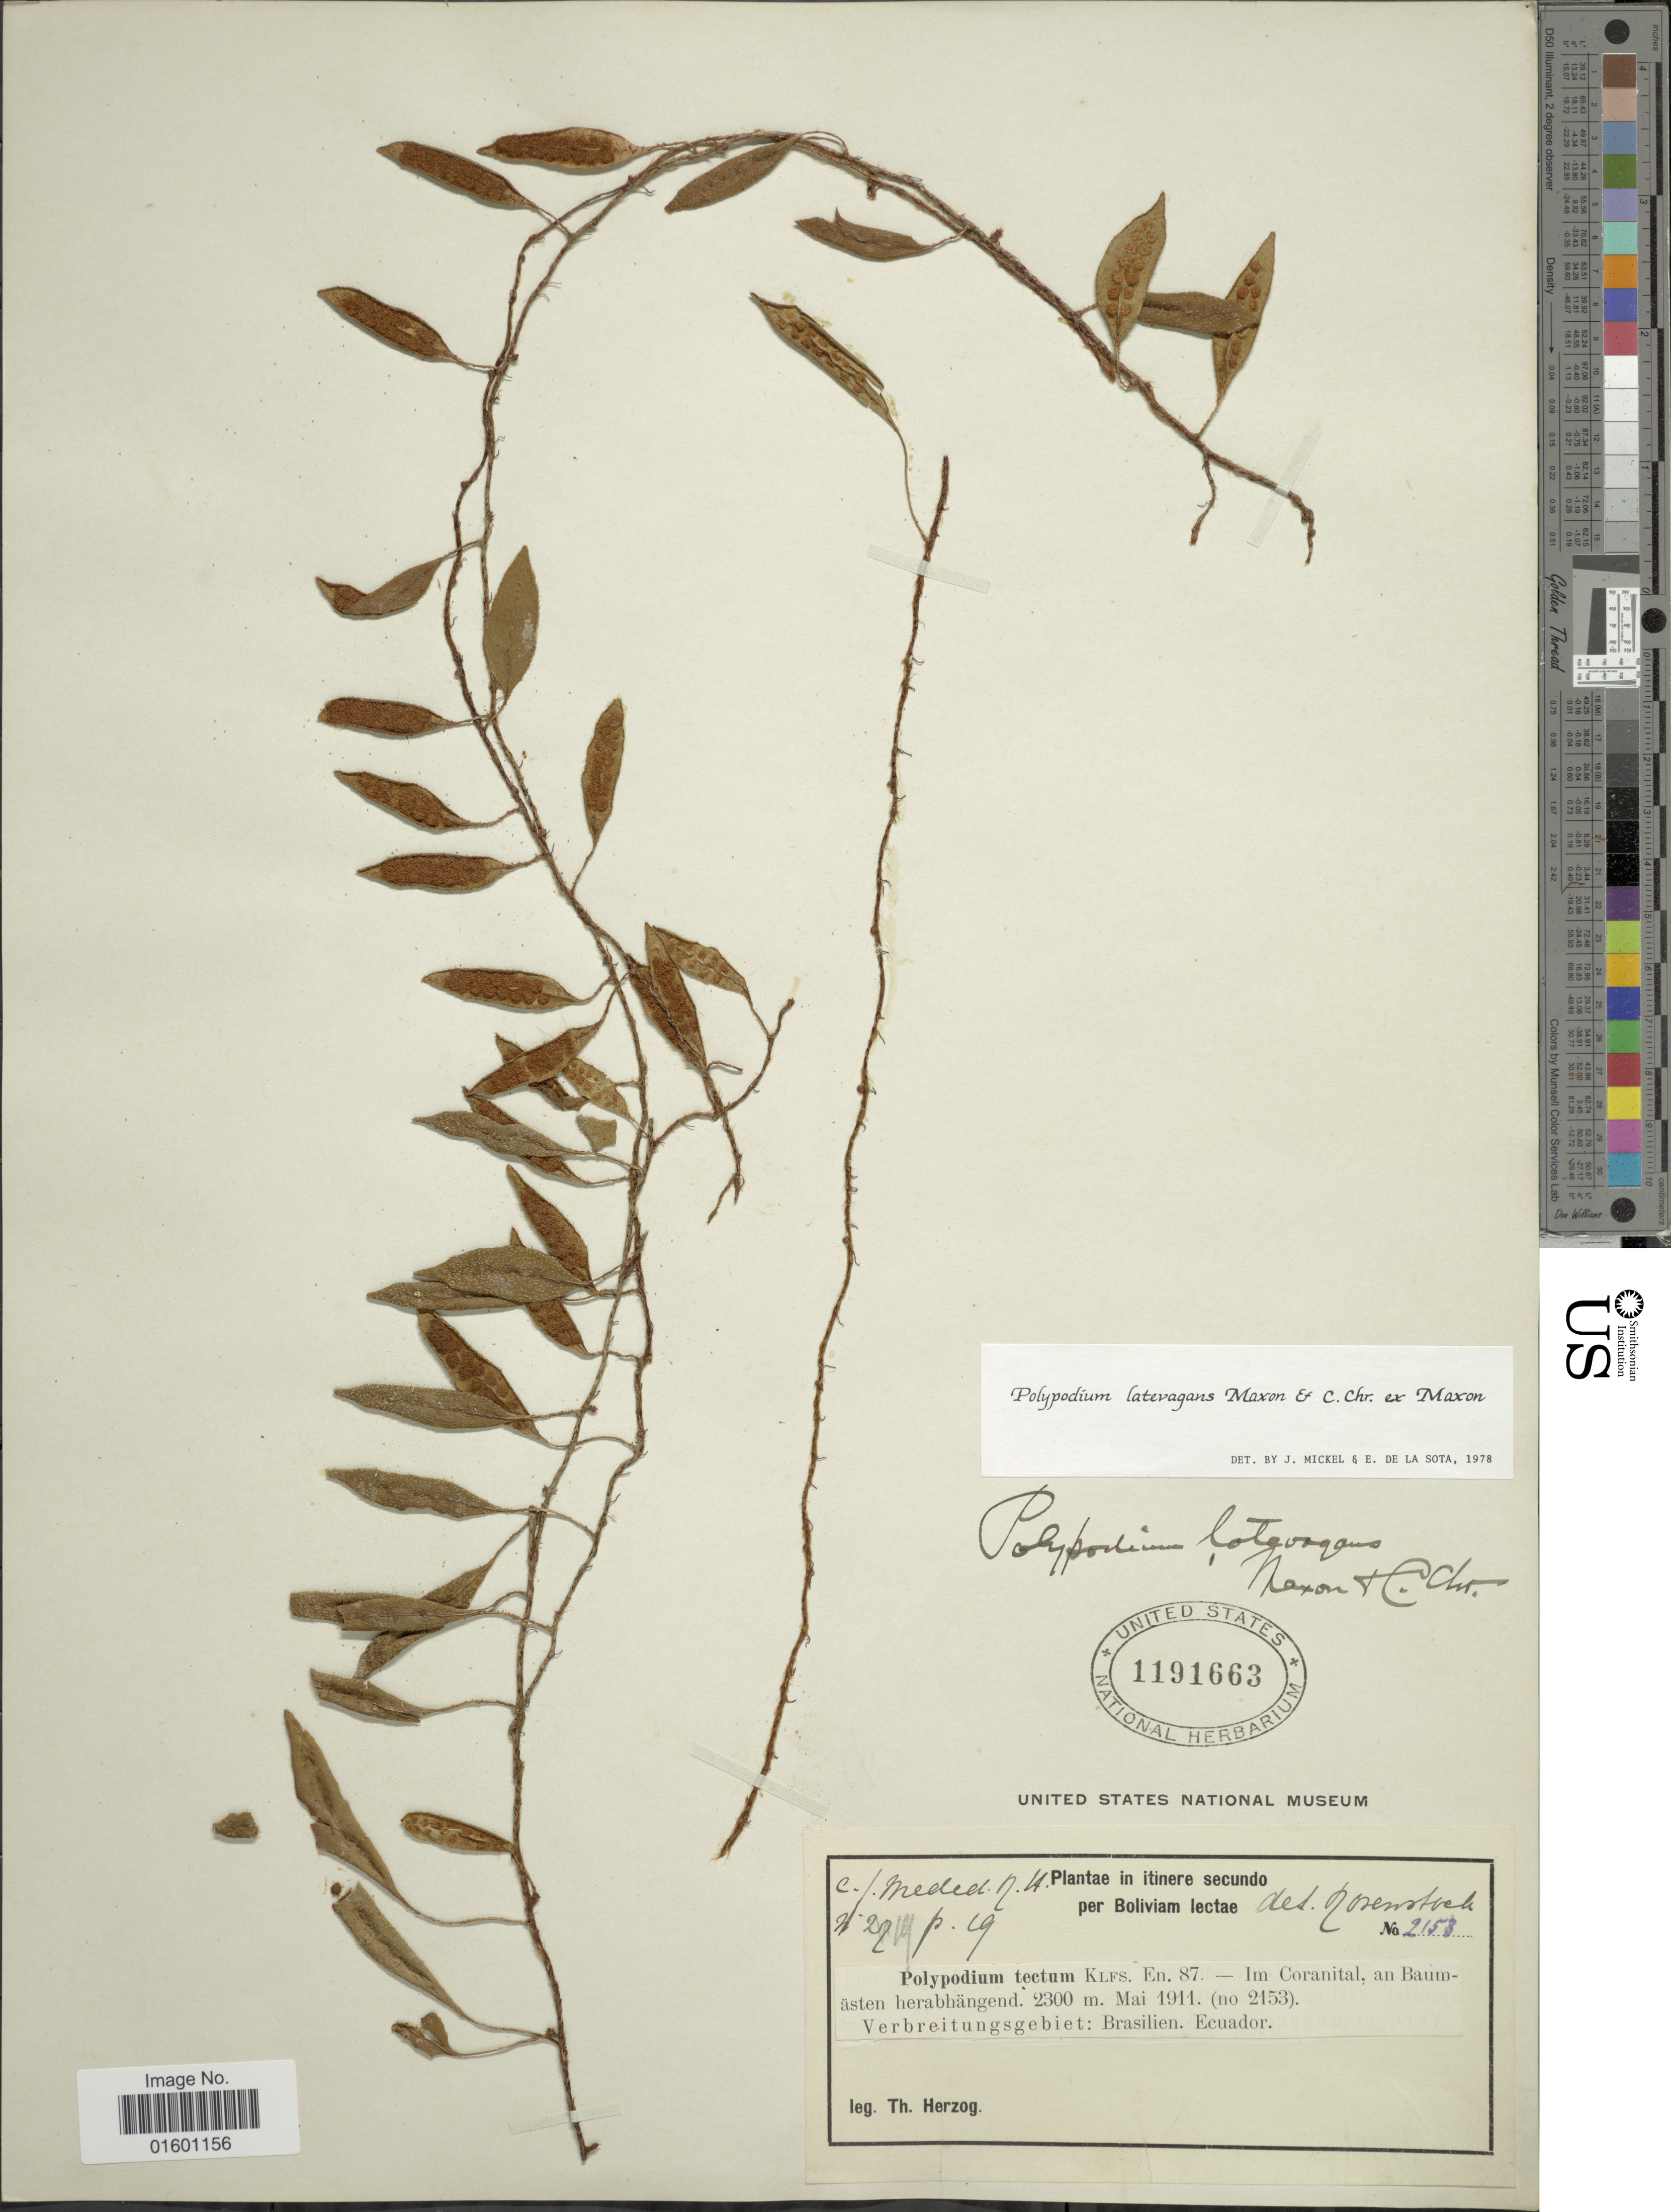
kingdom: Plantae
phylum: Tracheophyta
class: Polypodiopsida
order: Polypodiales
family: Polypodiaceae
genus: Microgramma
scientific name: Microgramma latevagans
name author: (Maxon & C. Chr.) Lellinger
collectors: T. K. J. Herzog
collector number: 2153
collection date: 1911-05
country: Bolivia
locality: Im Coranital, an Baumasten herabhangend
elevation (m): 2300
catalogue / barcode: US 1191663